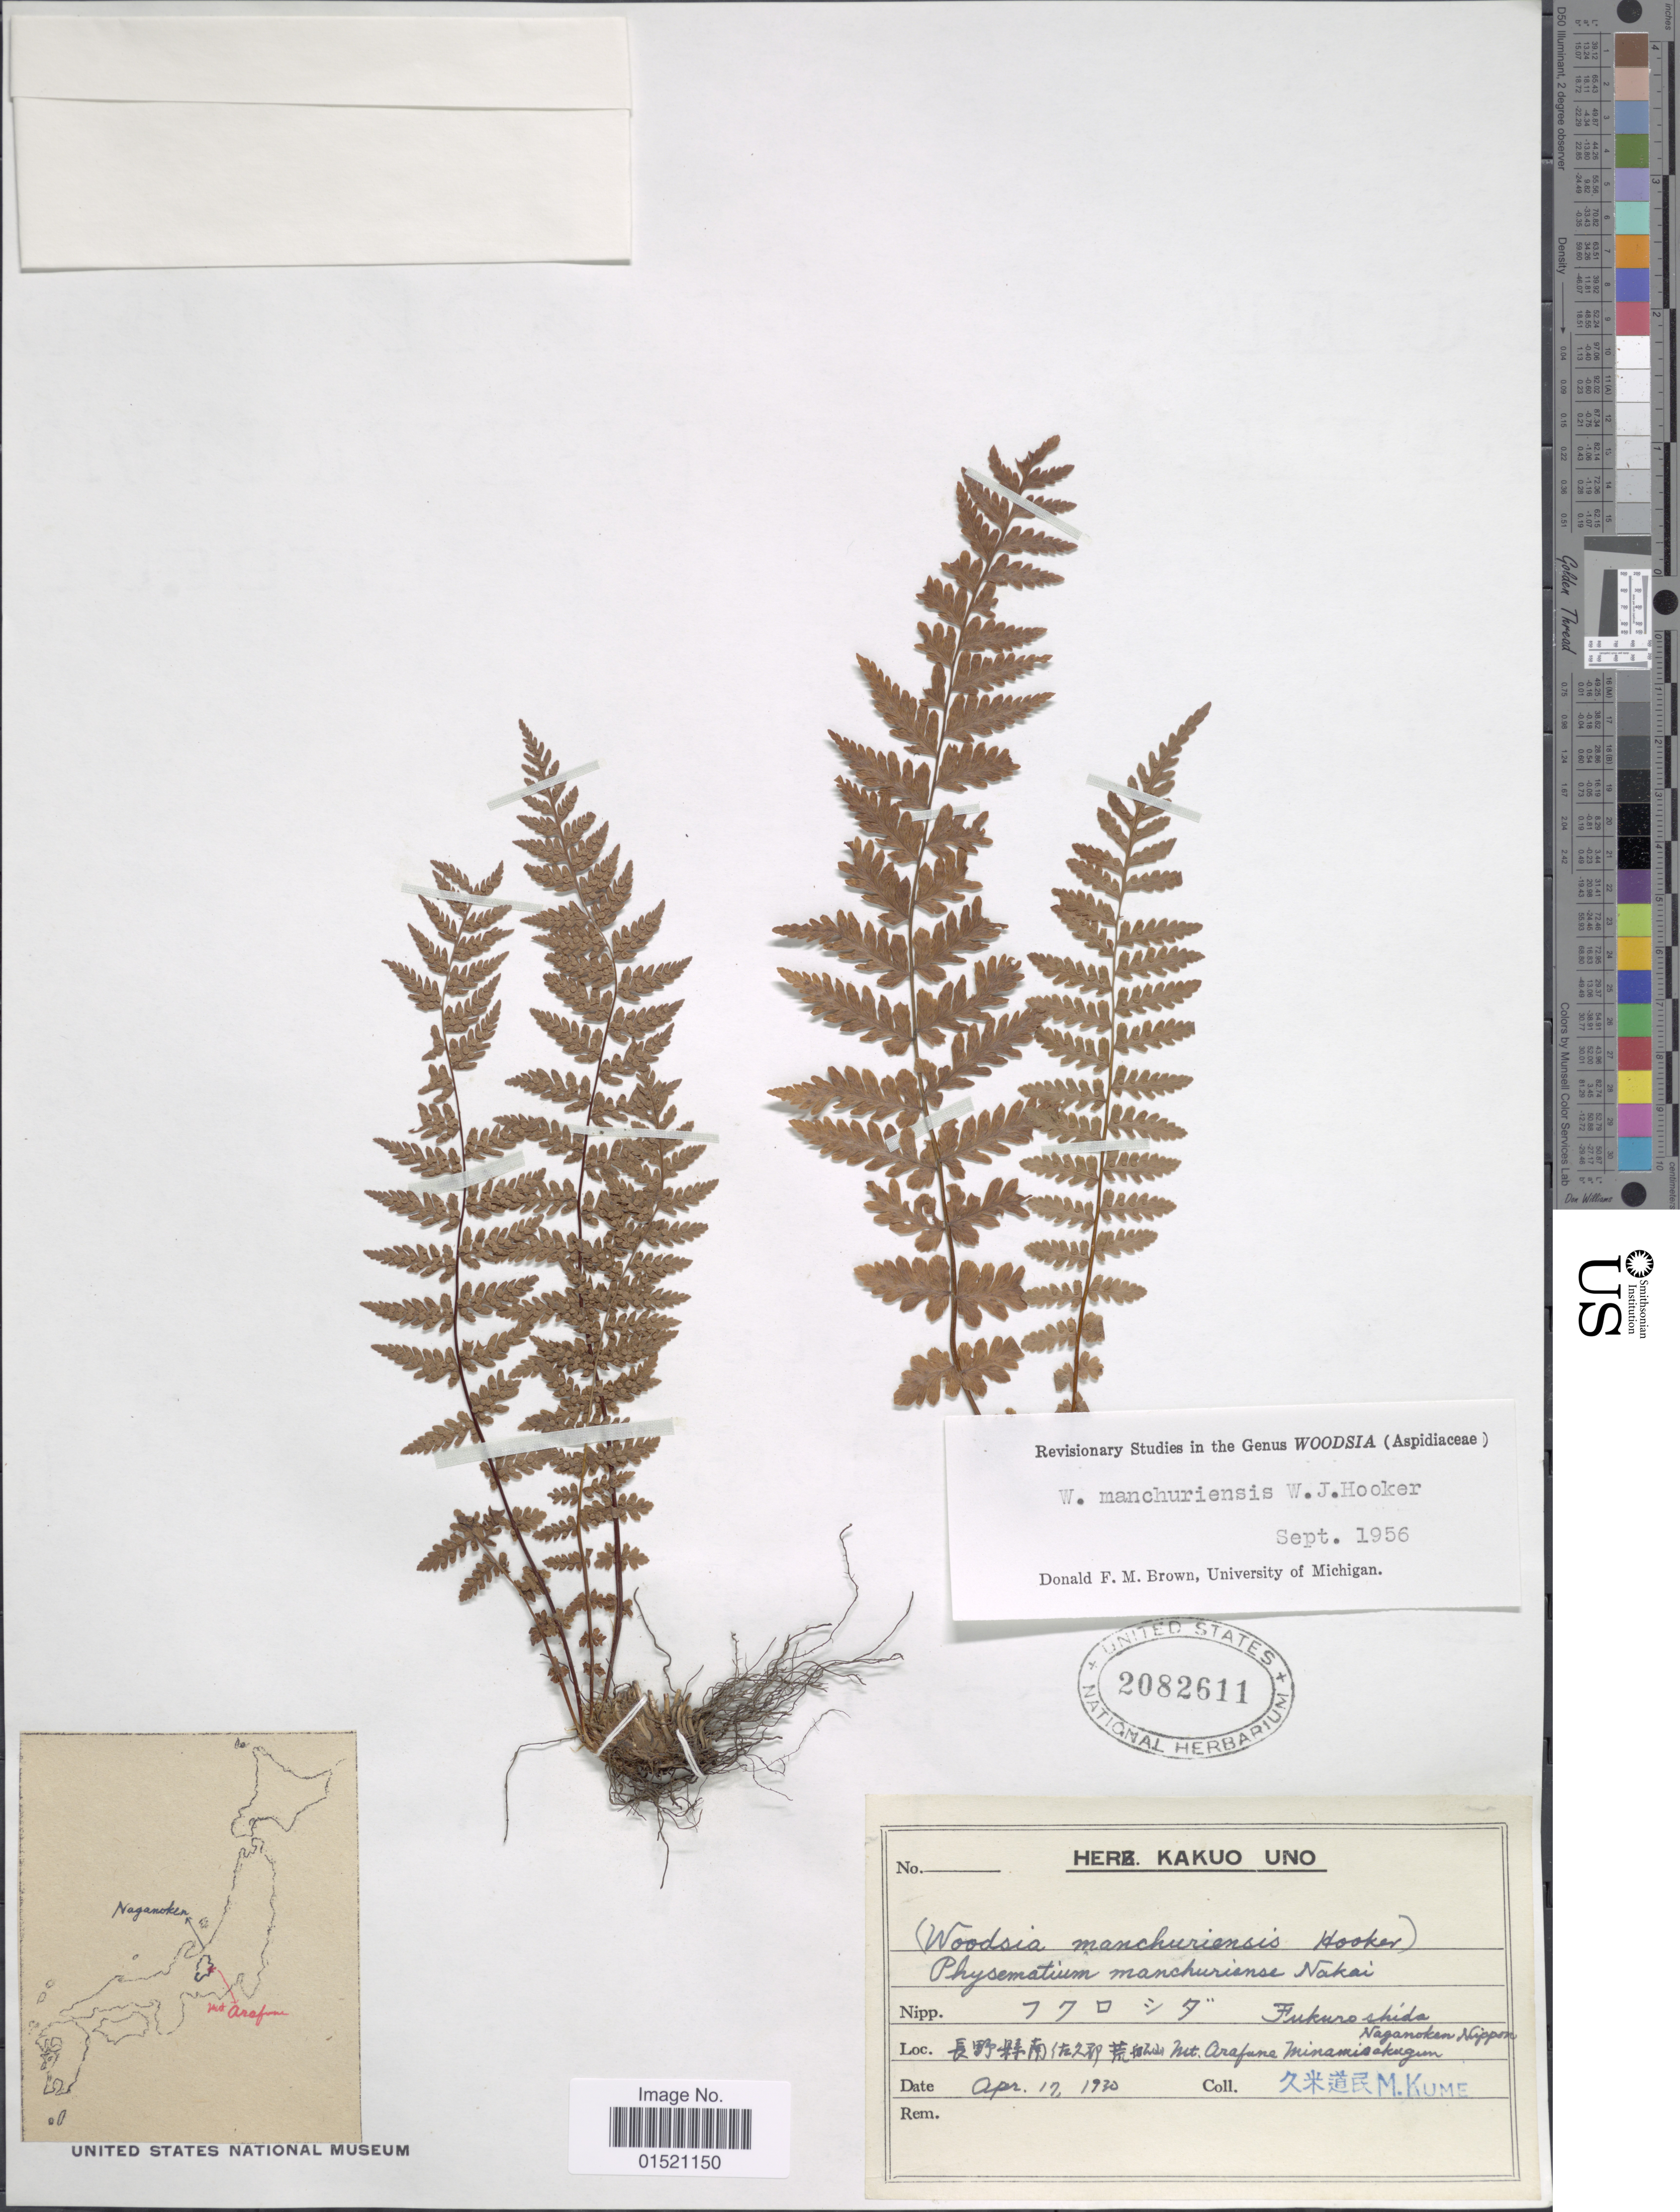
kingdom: Plantae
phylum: Tracheophyta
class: Polypodiopsida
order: Polypodiales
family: Woodsiaceae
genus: Woodsia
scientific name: Woodsia manchuriensis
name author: Hook.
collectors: M. Kume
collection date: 1930-04-12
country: Japan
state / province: Nagano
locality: Naganoken Nippon, Mt Arafuna Minamisakugun.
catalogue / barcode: US 2082611